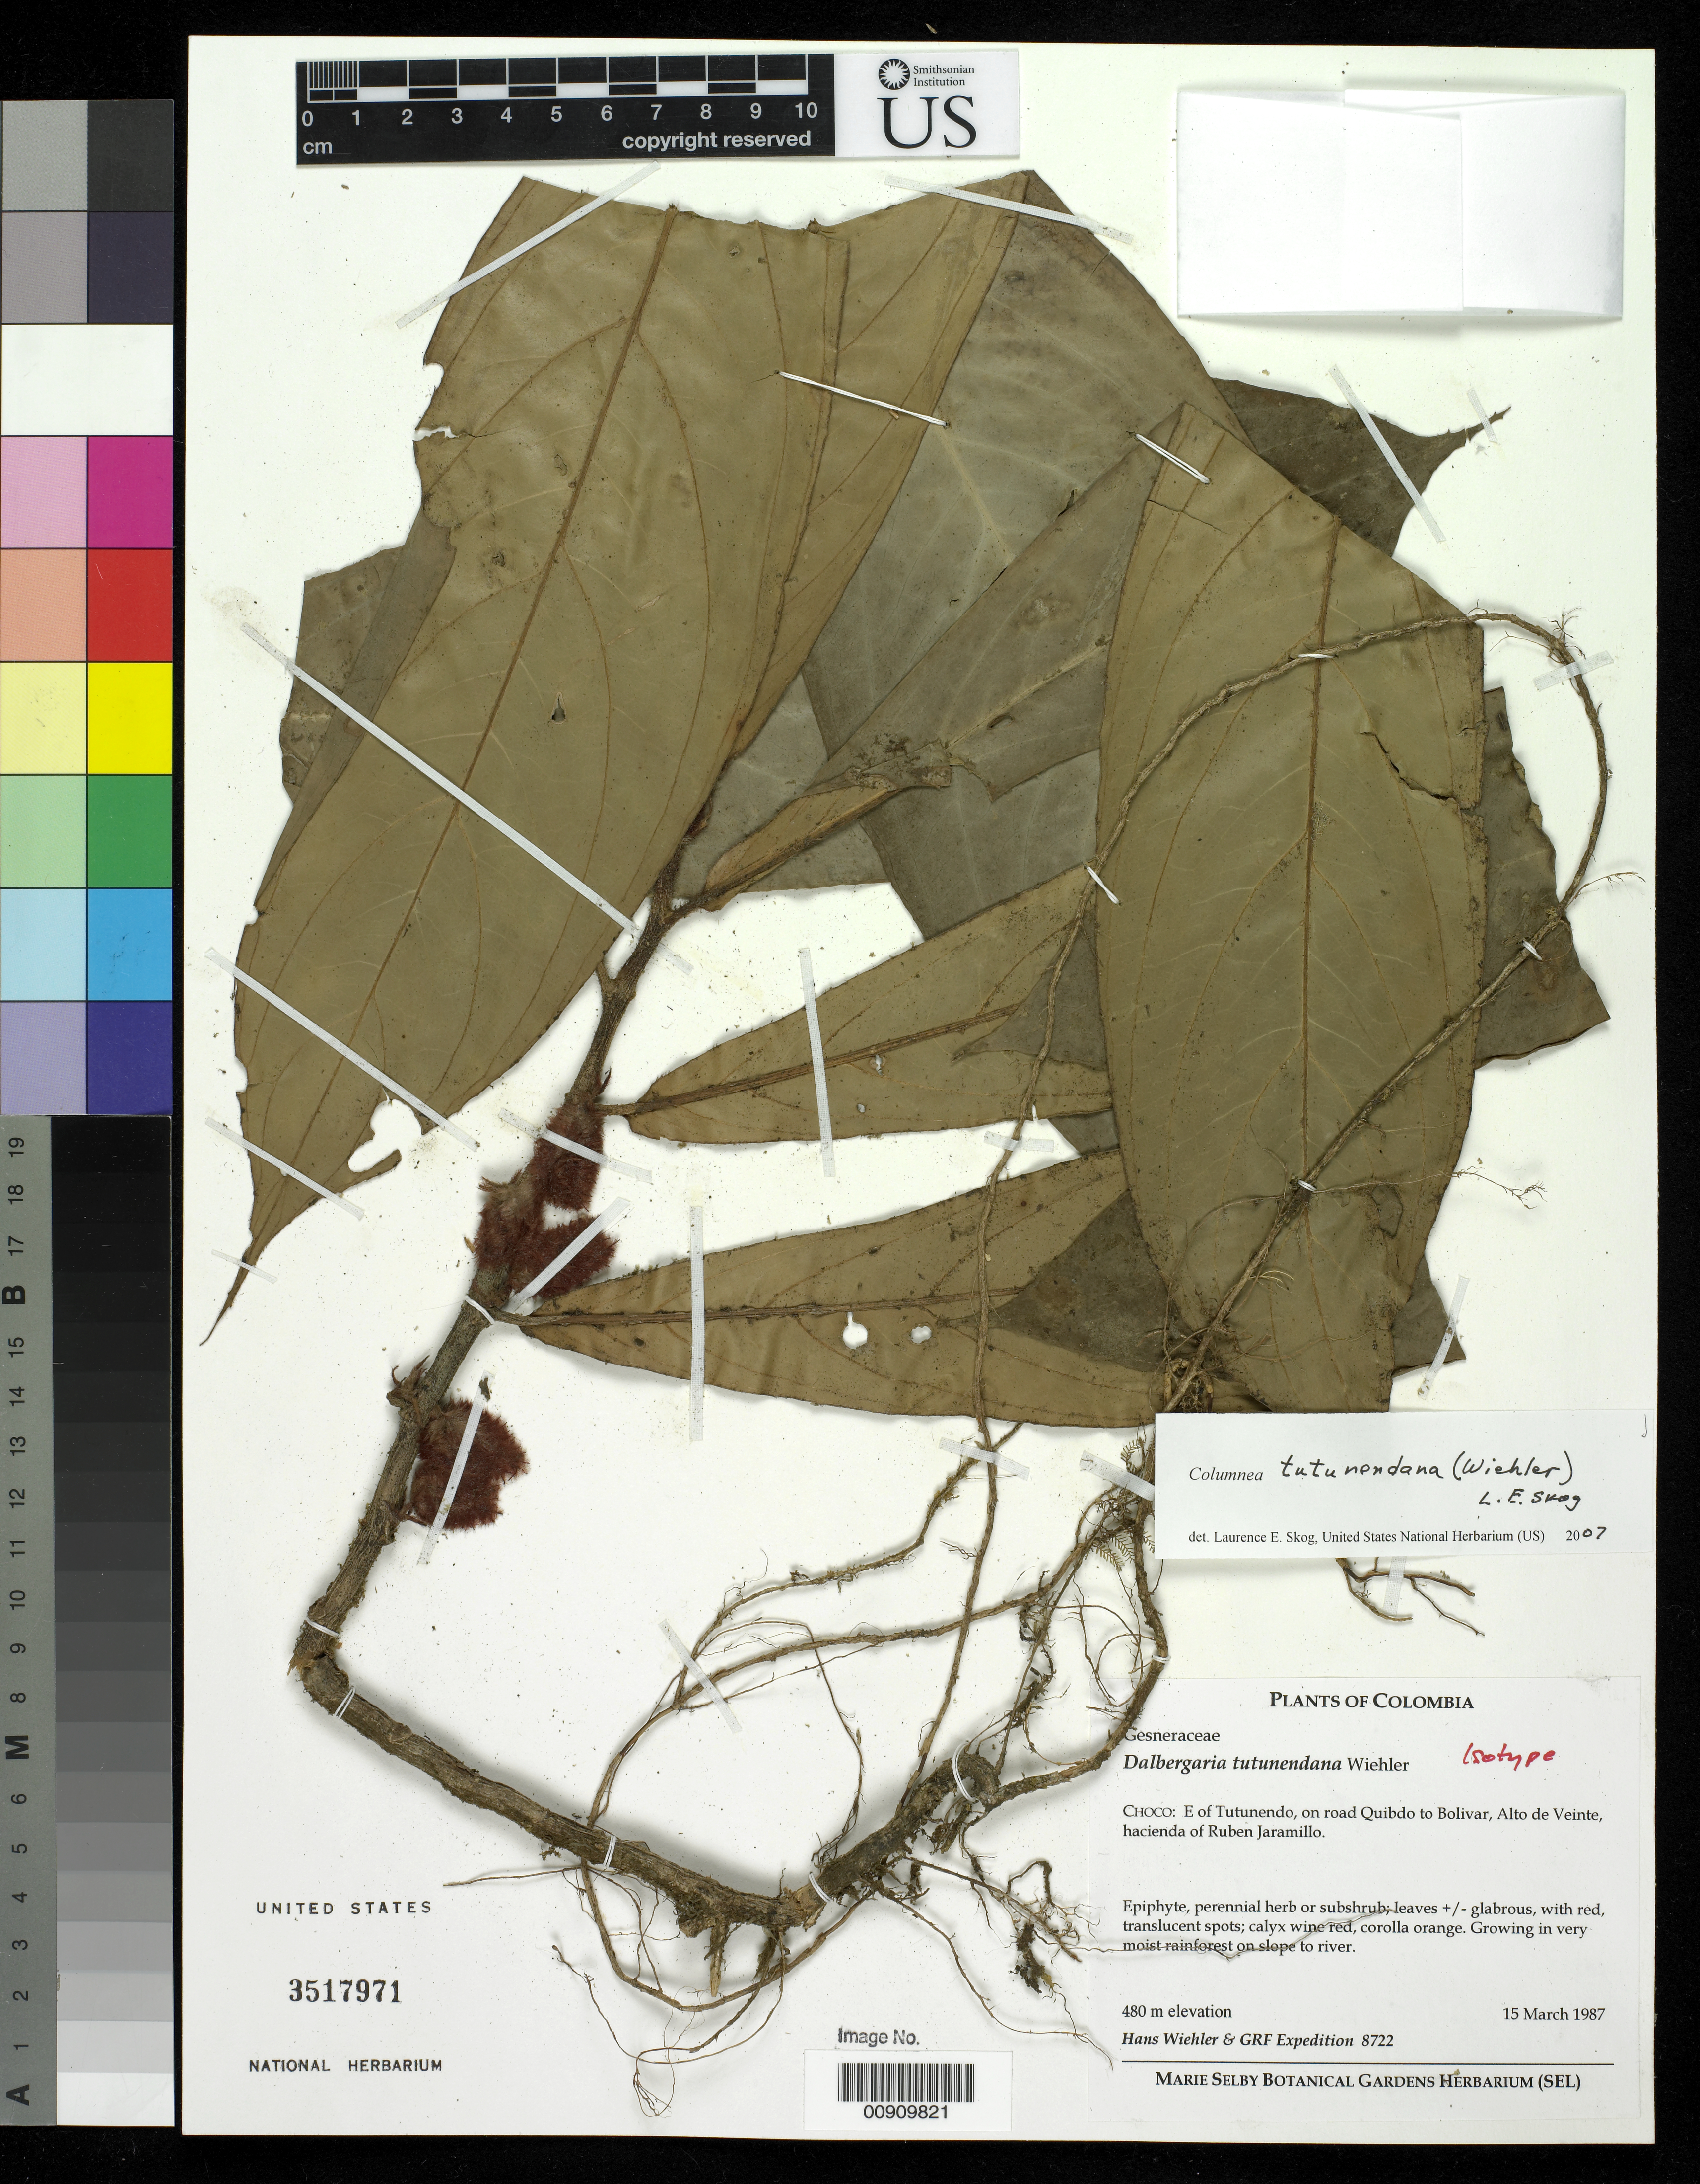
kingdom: Plantae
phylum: Tracheophyta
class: Magnoliopsida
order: Lamiales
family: Gesneriaceae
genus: Dalbergaria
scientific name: Dalbergaria tutunendana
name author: Wiehler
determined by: Skog, Laurence E.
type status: Isotype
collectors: H. J. Wiehler & GRF Expedition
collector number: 8722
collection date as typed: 15 Mar 1987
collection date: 1987-03-15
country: Colombia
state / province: Chocó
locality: Choco: E of Tutunendo, on road Quibdo to Bolivar, Alto de Veinte, hacienda of Ruben Jaramillo.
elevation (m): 480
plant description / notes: Cited by J.R. Clark et al., Selbyana 24: 119-140 (2003).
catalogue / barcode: US 3517971